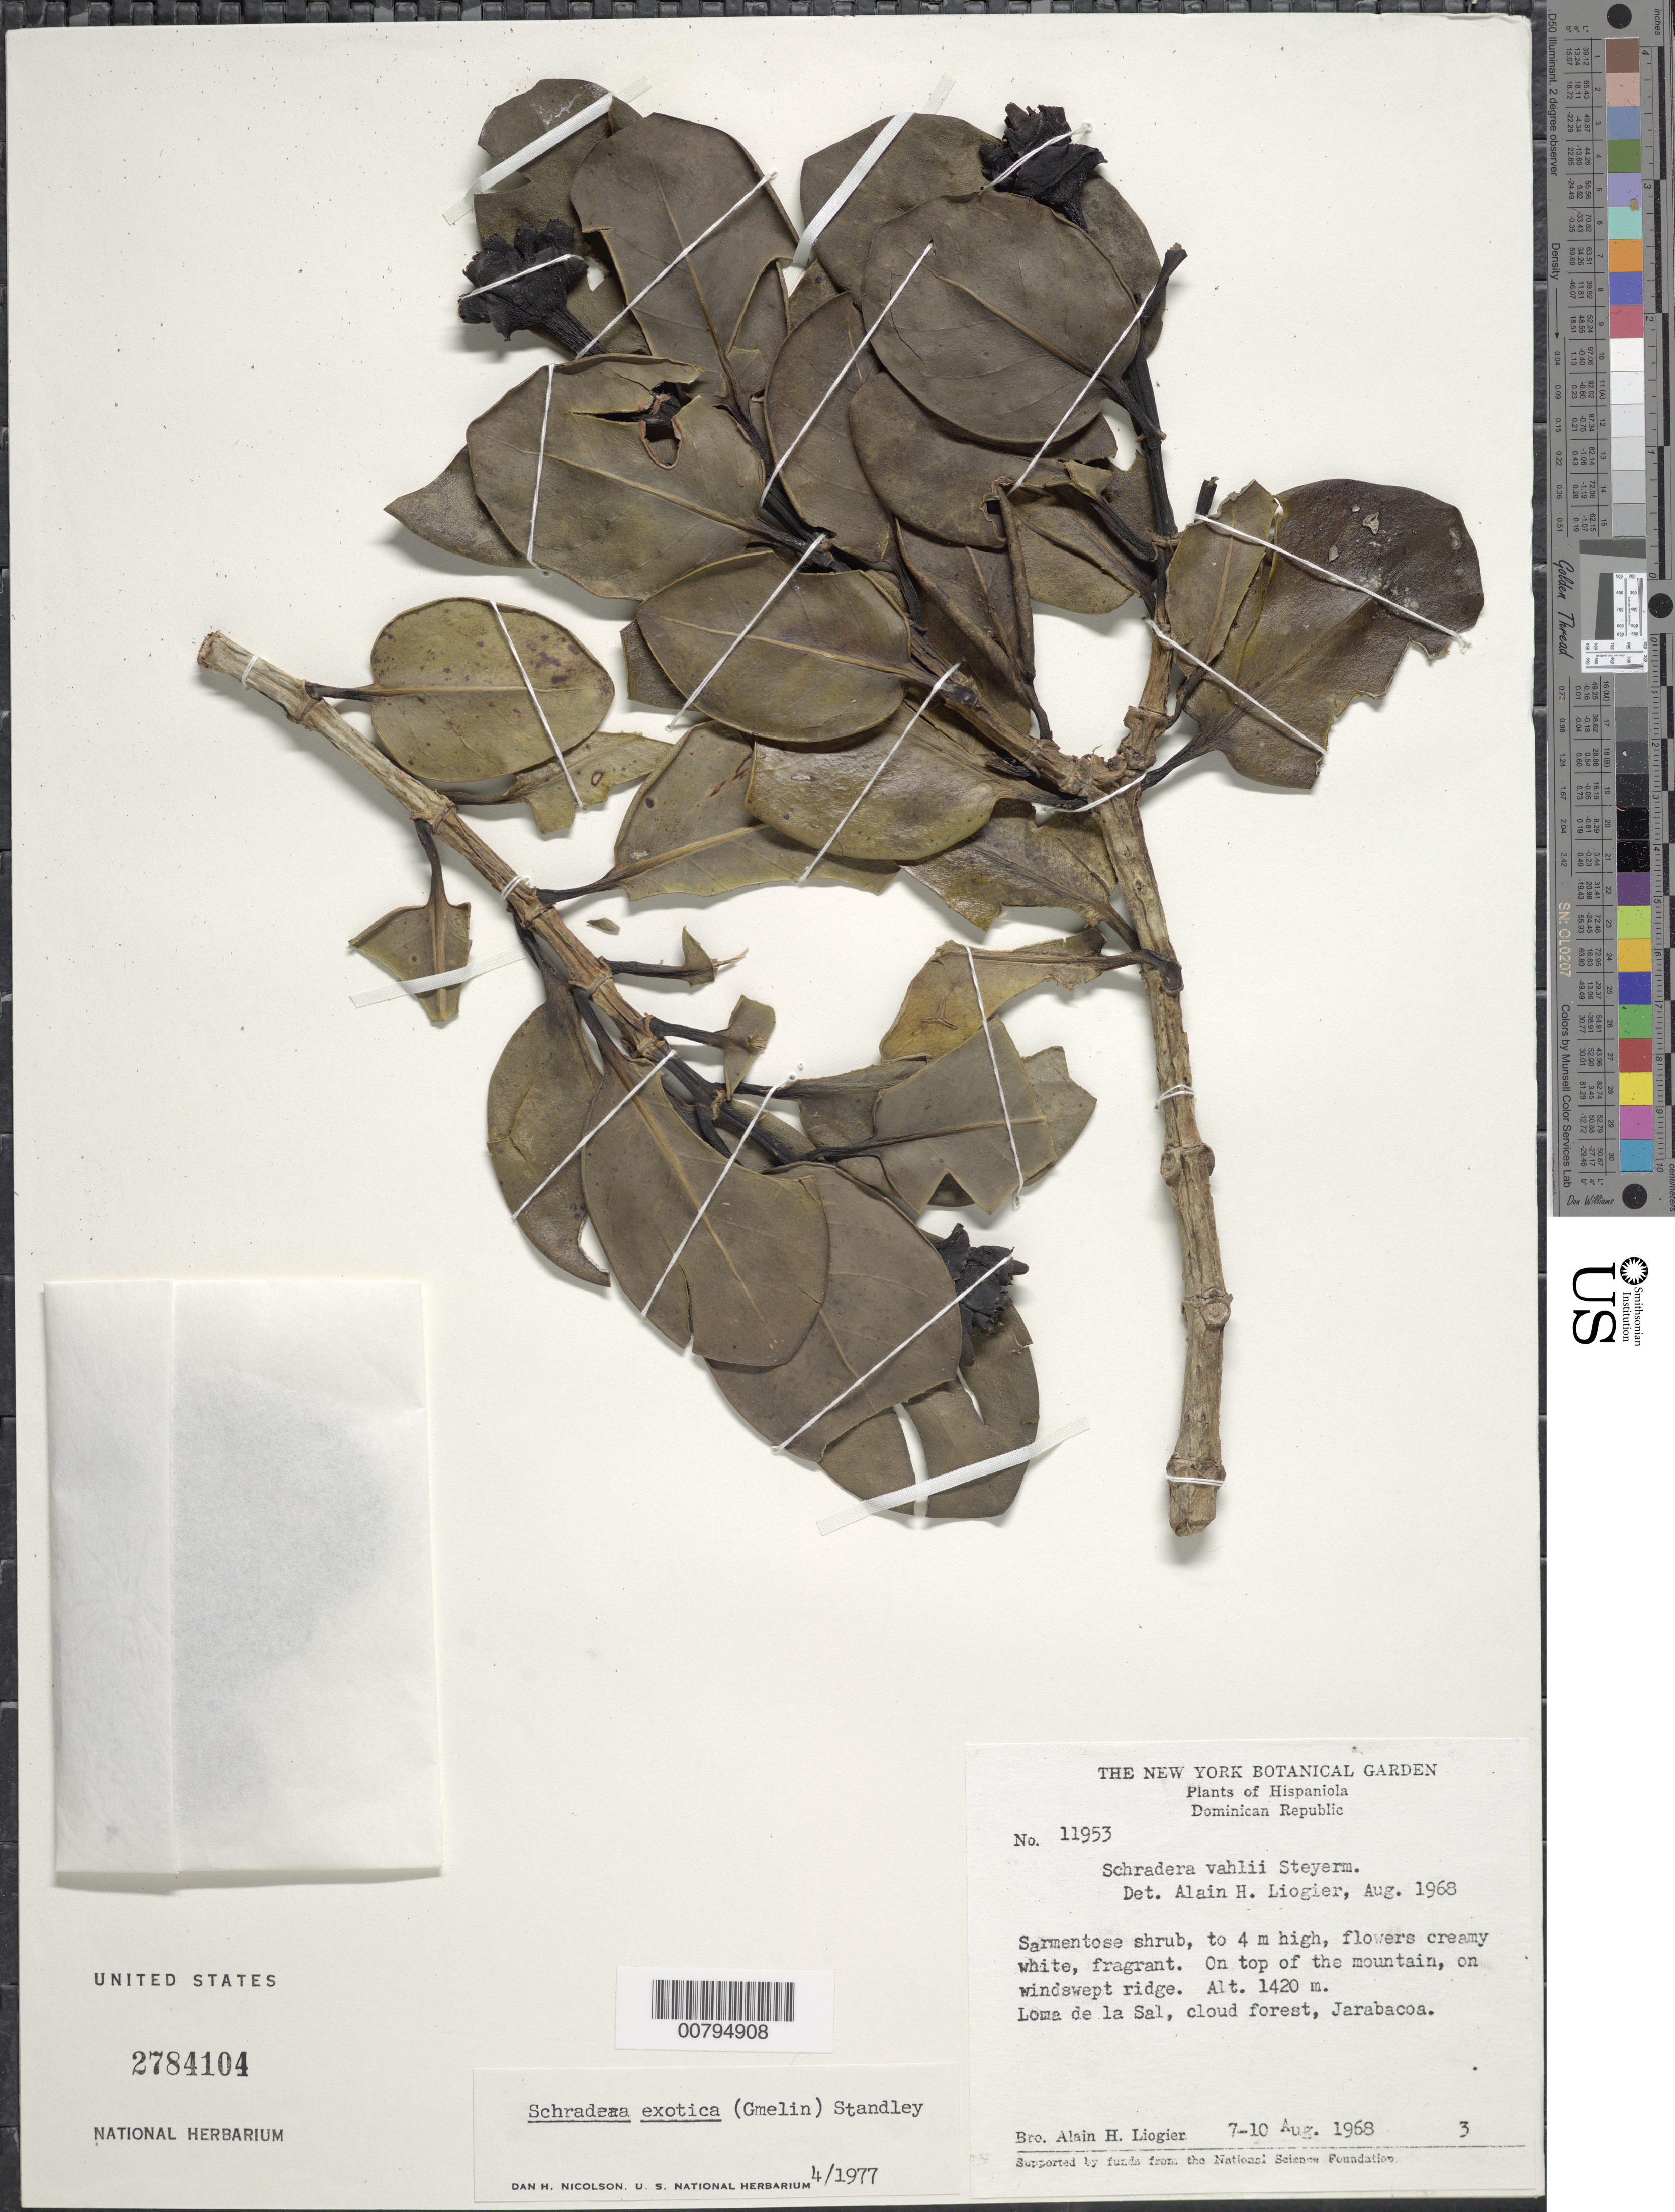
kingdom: Plantae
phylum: Tracheophyta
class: Magnoliopsida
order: Gentianales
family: Rubiaceae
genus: Schradera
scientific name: Schradera exotica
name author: (J.F. Gmel.) Standl.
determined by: Nicolson, Dan H.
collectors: A. H. Liogier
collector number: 11953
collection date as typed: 07 Aug 1968 to 10 Aug 1968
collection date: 1968-08-07/1968-08-10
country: Dominican Republic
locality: On top of mountain. Loma de la Sal, cloud forest, Jarabacoa.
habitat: Cloud forest. Windswept ridge on mountain summit.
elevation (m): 1420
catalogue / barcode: US 2784104